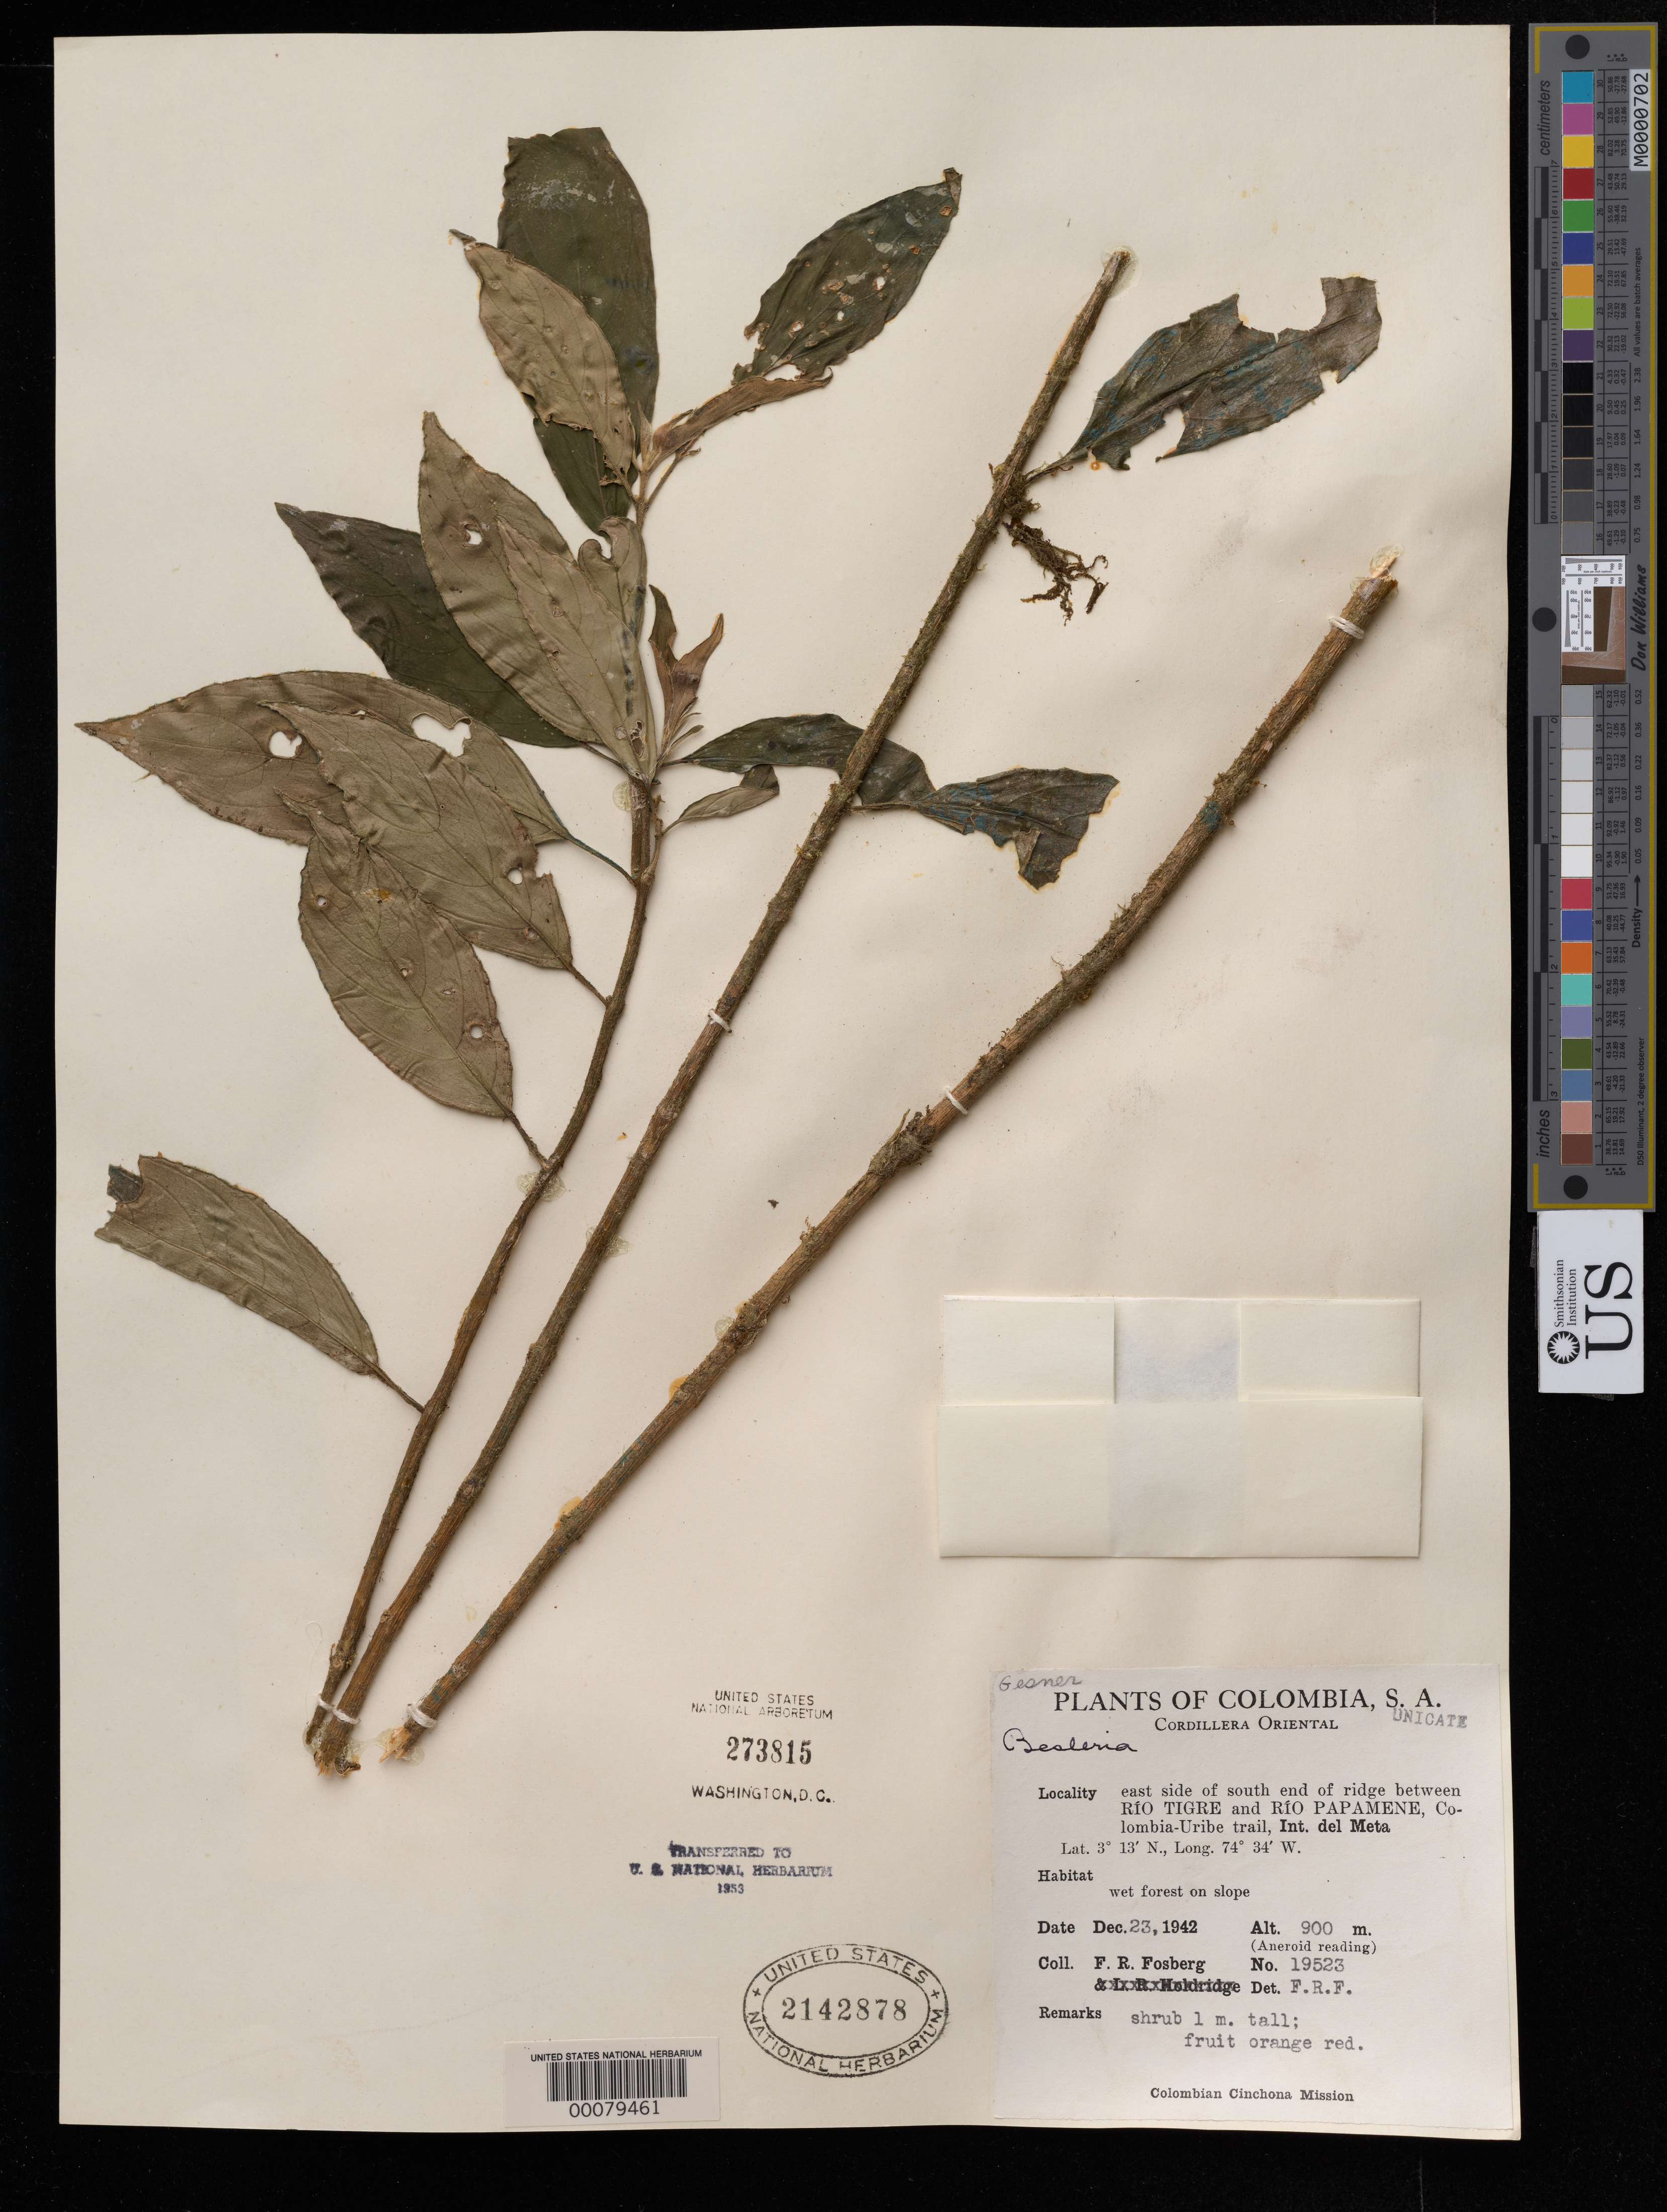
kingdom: Plantae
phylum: Tracheophyta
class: Magnoliopsida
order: Lamiales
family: Gesneriaceae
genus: Besleria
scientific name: Besleria sp.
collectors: F. R. Fosberg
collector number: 19523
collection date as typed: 23 Dec 1942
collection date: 1942-12-23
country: Colombia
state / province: Meta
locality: E side of S end of ridge between Rio Tigre and Rio Papamene, Colombia-Uribe trail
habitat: Wet forest on slope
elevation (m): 900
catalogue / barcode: US 2142878